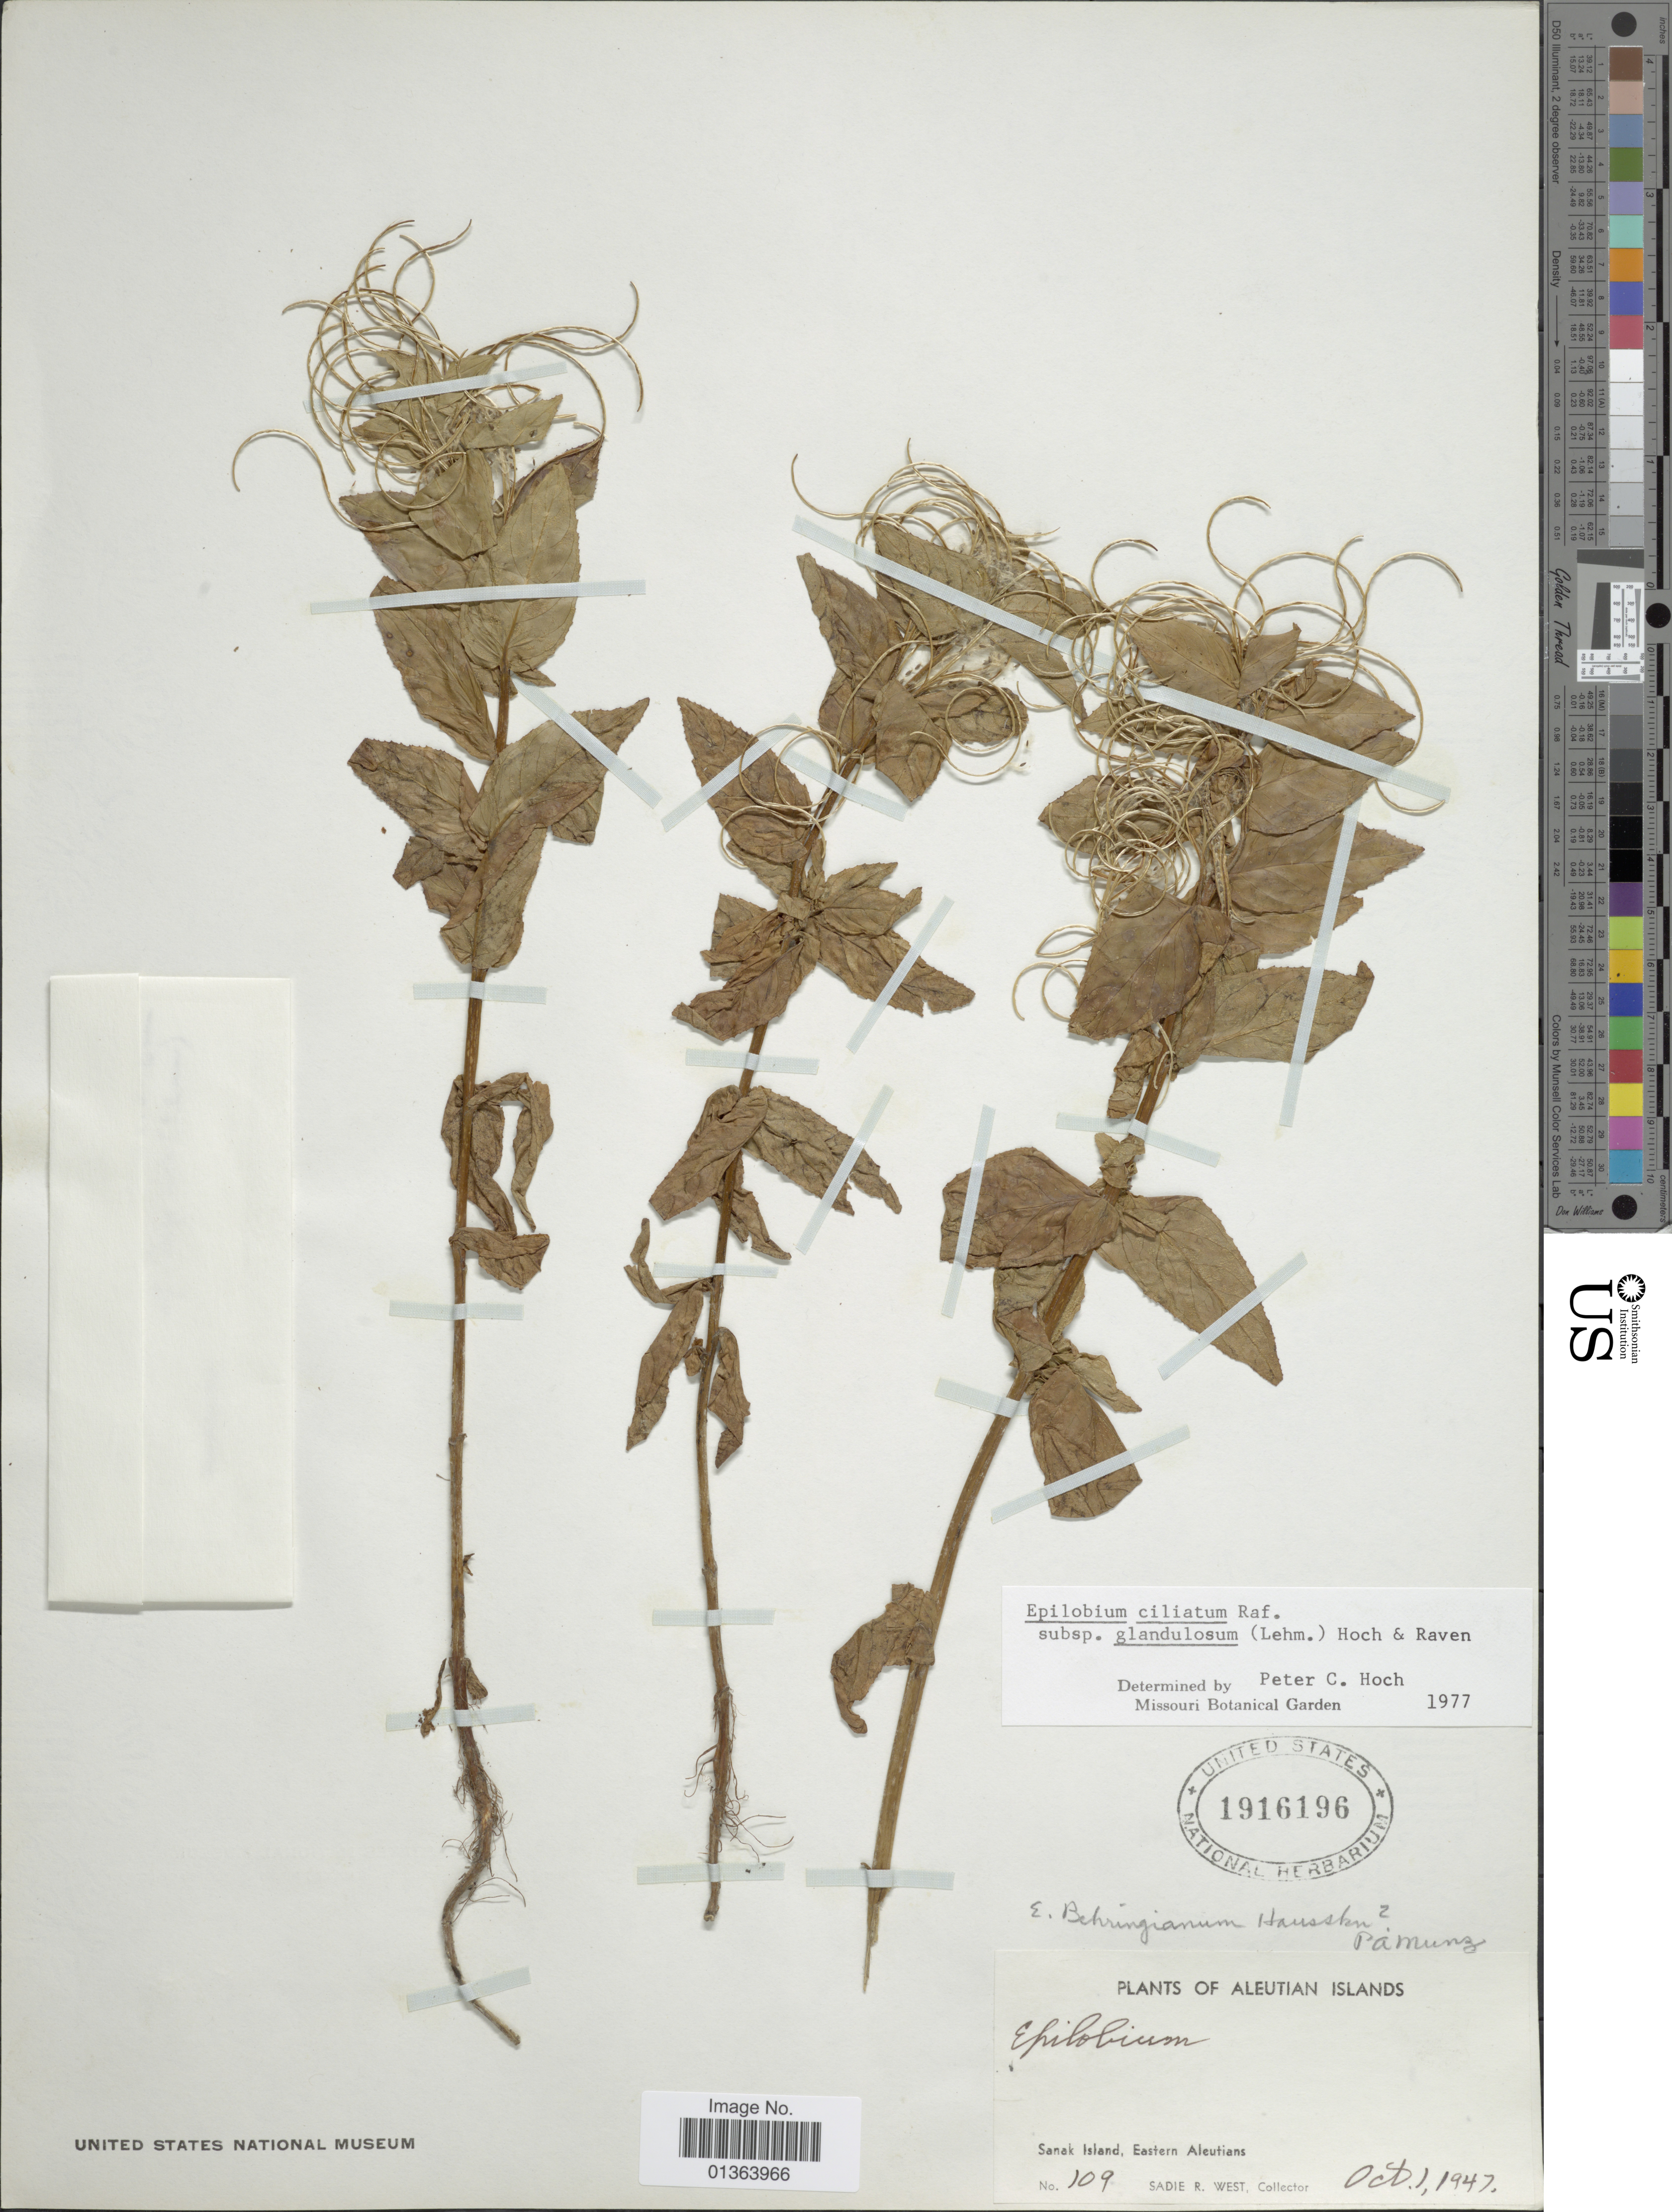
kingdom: Plantae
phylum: Tracheophyta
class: Magnoliopsida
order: Myrtales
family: Onagraceae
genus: Epilobium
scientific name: Epilobium ciliatum subsp. glandulosum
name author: (Lehm.) Hoch & P.H. Raven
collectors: S. R. West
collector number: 109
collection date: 1947-10-01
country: United States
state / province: Alaska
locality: Aleutian Islands. Sanak Island, Eastern Aleutians.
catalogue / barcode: US 1916196